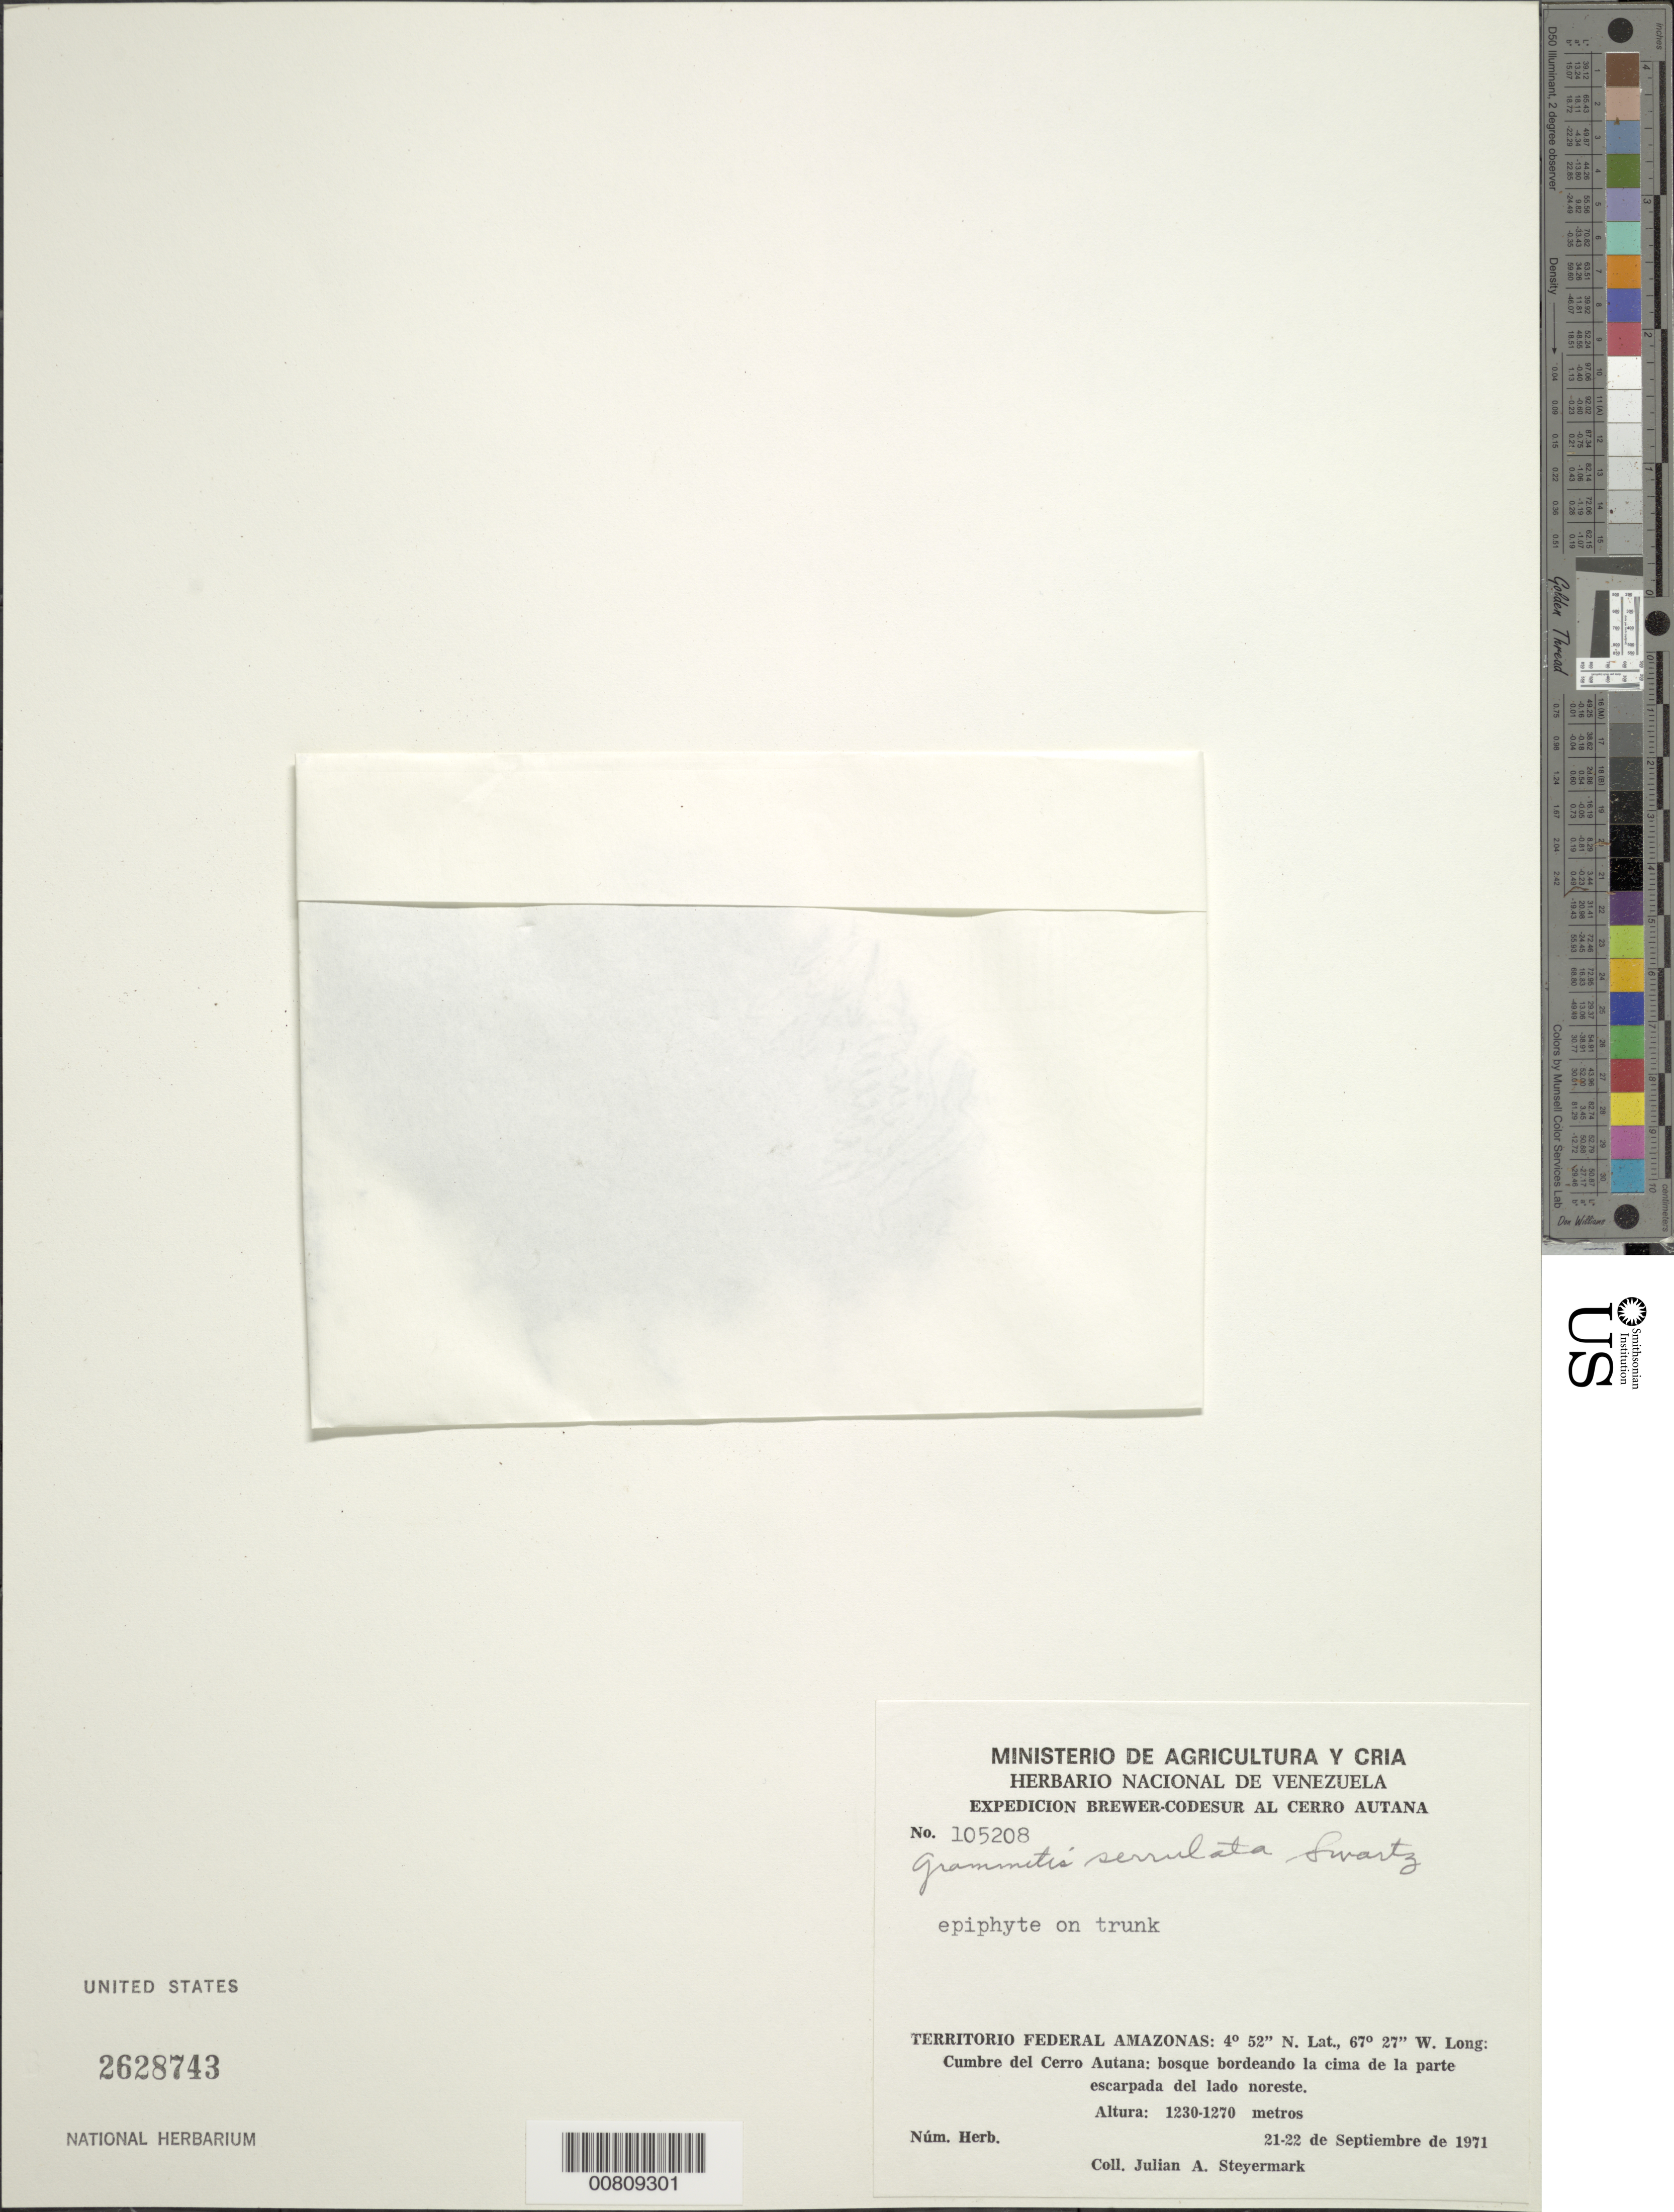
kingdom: Plantae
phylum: Tracheophyta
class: Polypodiopsida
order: Polypodiales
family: Polypodiaceae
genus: Cochlidium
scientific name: Cochlidium serrulatum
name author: (Sw.) L.E. Bishop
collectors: J. Steyermark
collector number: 105208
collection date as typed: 21-Sep-71 to 22-Sep-71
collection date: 1971-09-21/1971-09-22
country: Venezuela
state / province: Amazonas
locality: Cerro Autana, cumbre, de la parte escarpada del lado NE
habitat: Bosque bordeando la cima de la parte escarpada del lado noreste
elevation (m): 1230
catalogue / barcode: US 2628743